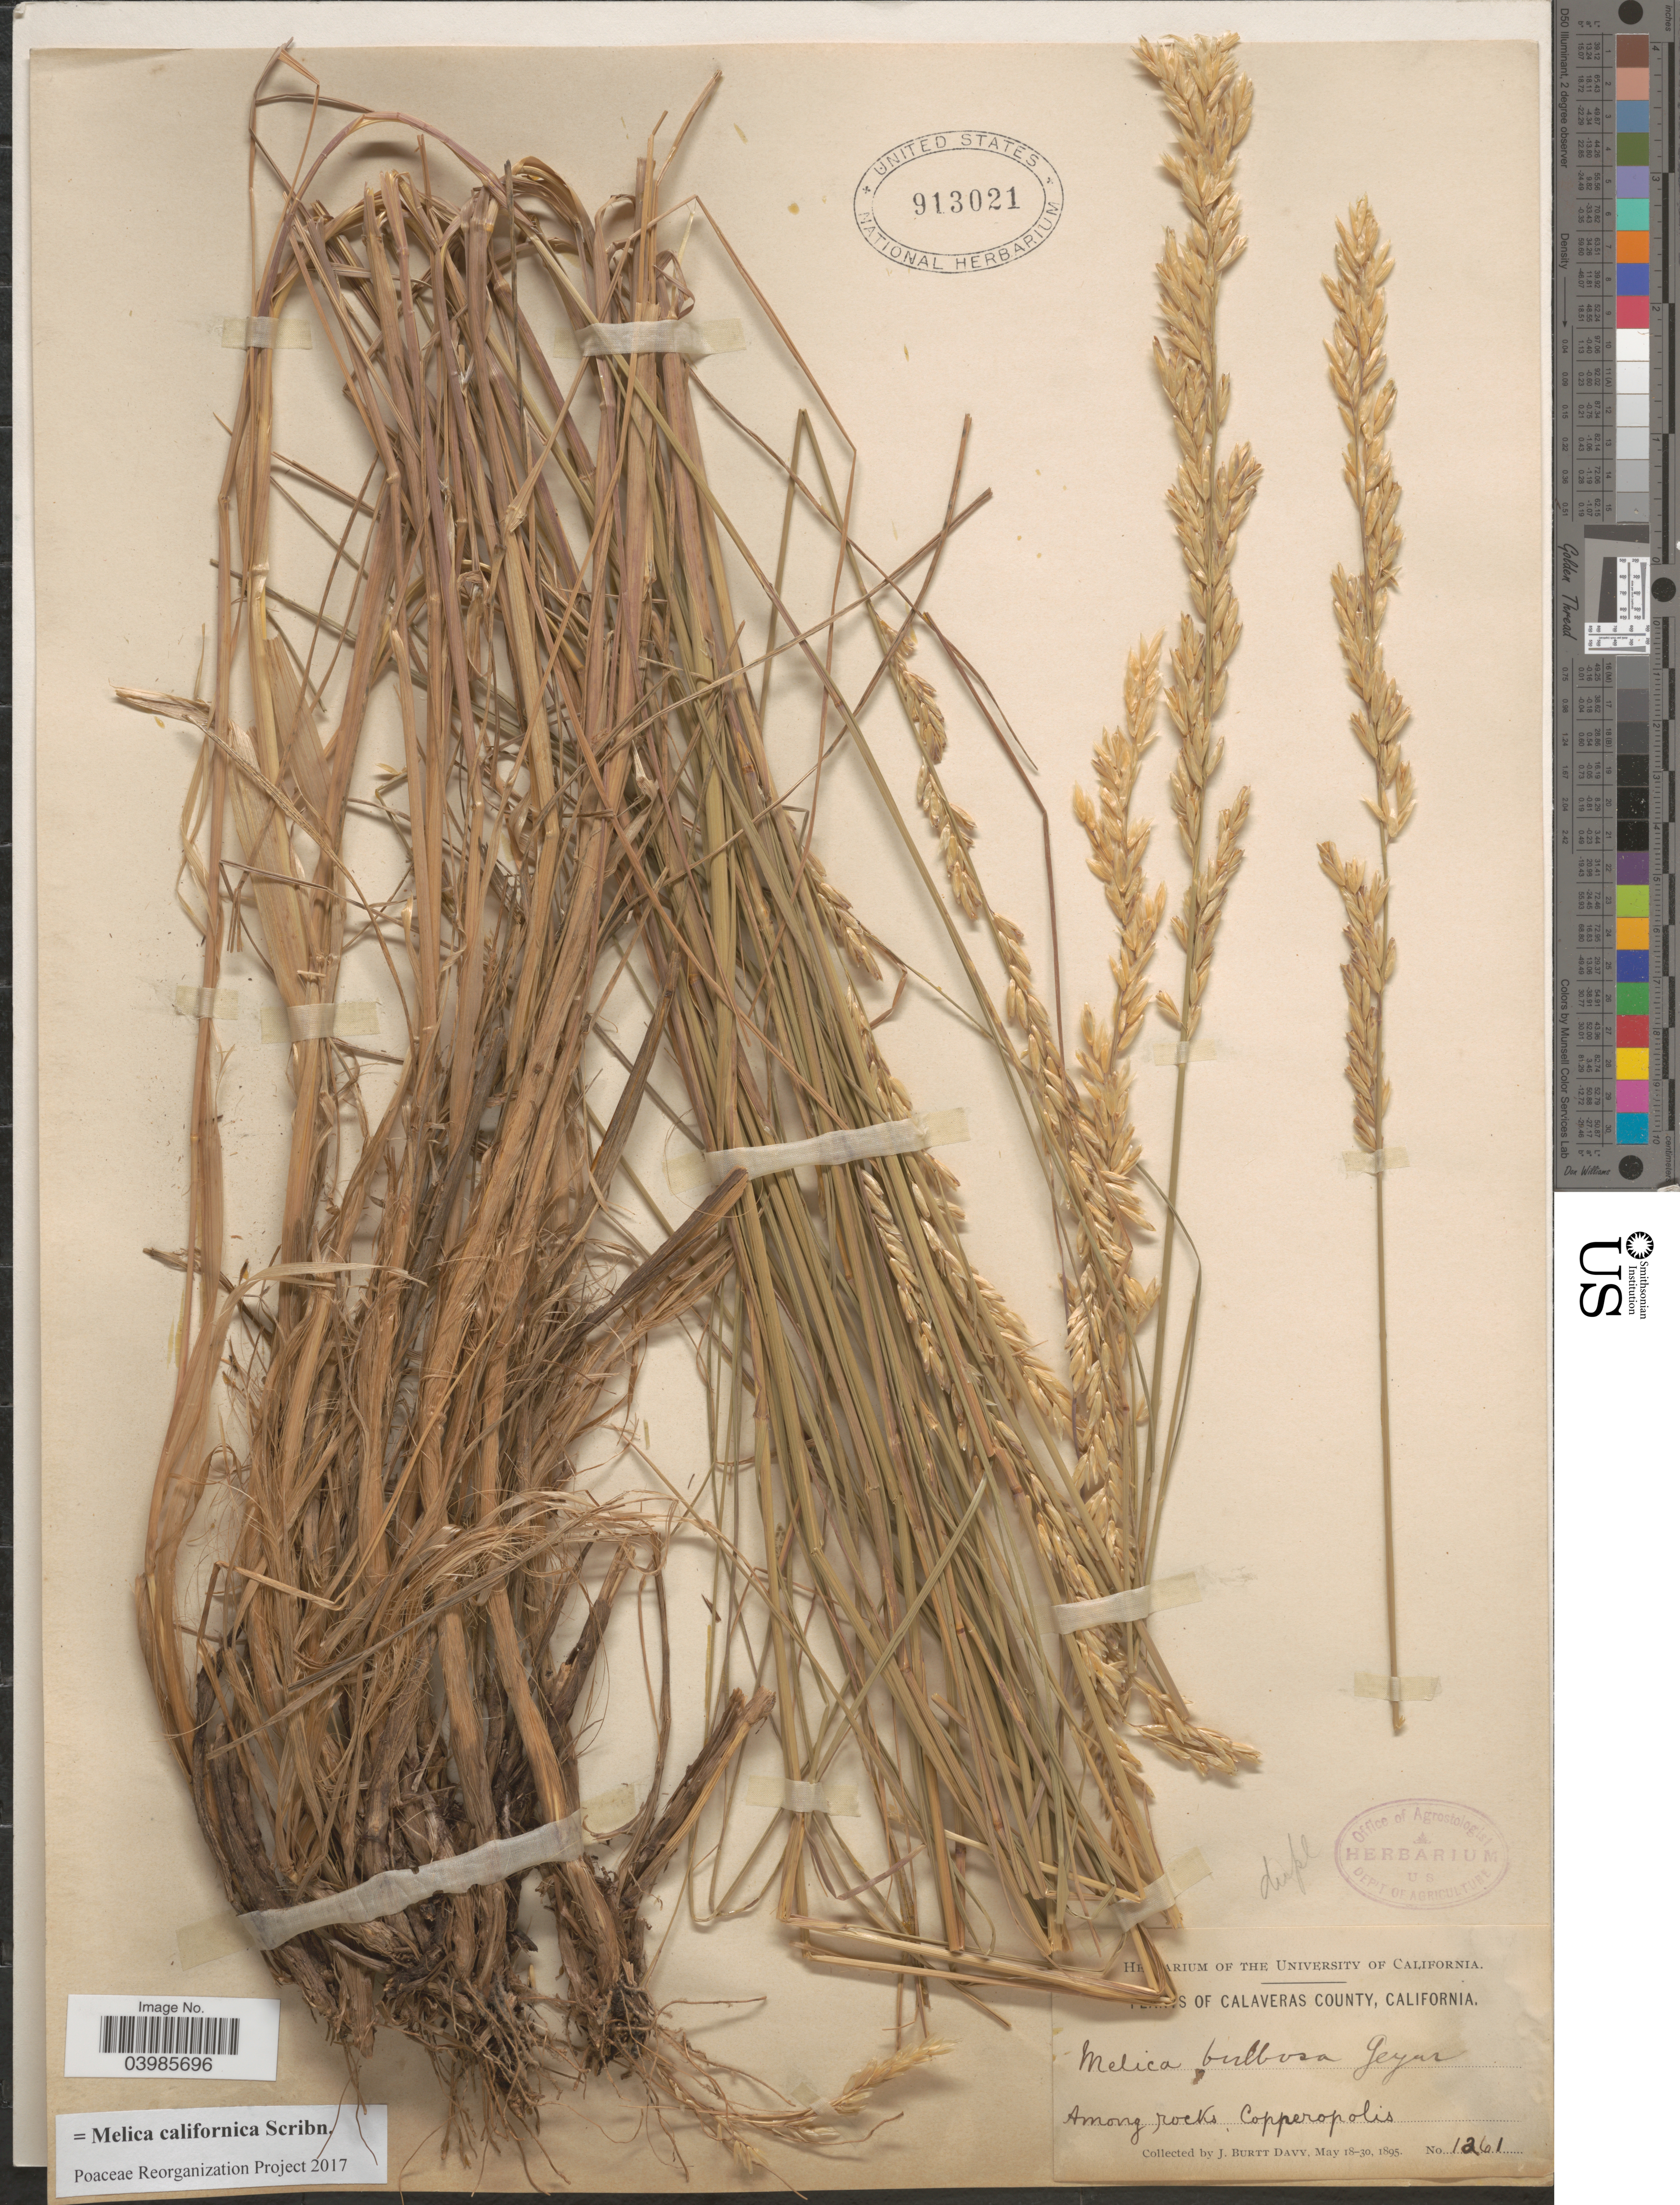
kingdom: Plantae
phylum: Tracheophyta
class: Liliopsida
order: Poales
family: Poaceae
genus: Melica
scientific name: Melica californica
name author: Scribn.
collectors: J. Burtt Davy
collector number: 1261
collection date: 1895-05-18/1895-05-30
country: United States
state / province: California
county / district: Calaveras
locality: Calaveras County. Among rocks Copperopolis.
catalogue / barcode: US 913021